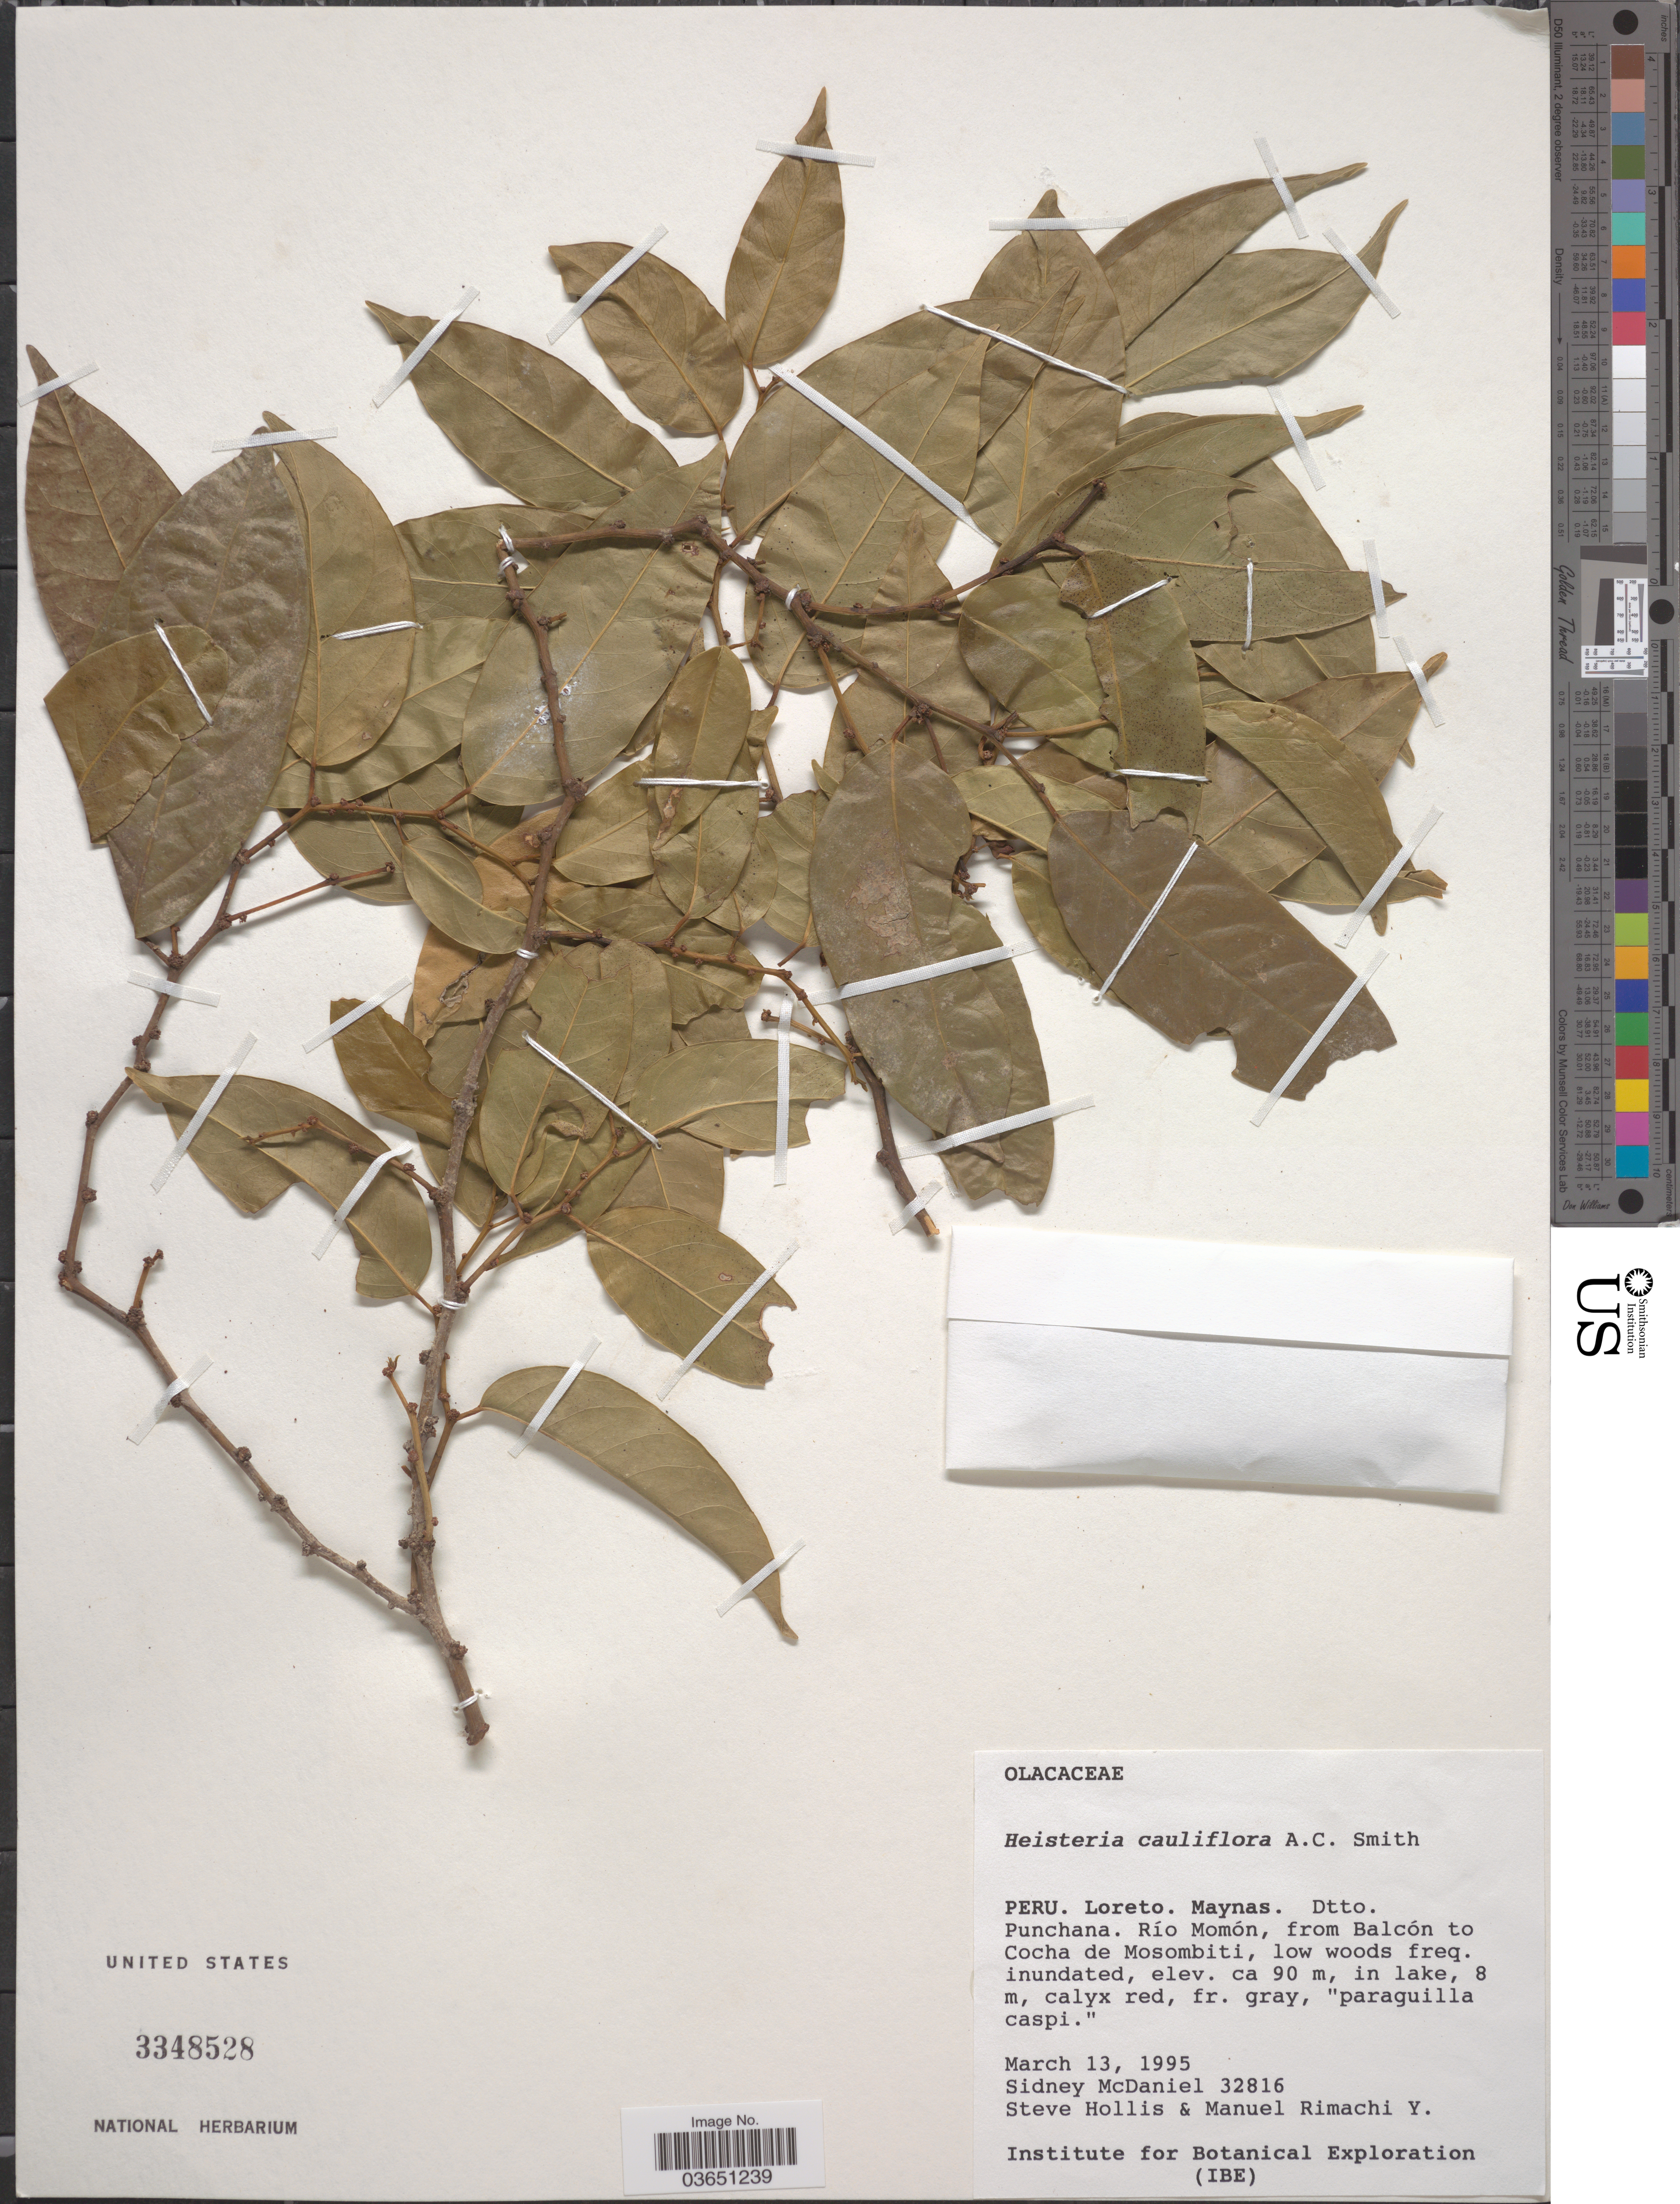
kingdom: Plantae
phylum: Tracheophyta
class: Magnoliopsida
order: Santalales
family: Erythropalaceae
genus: Heisteria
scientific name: Heisteria cauliflora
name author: Sm.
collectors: S. McDaniel, S. Hollis & M. Rimachi Y.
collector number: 32816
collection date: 1995-03-13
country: Peru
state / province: Loreto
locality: Maynas. Dtto. Punchana. Río Momón, from Balcón to Cocha de Mosombiti.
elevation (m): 90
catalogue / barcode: US 3348528